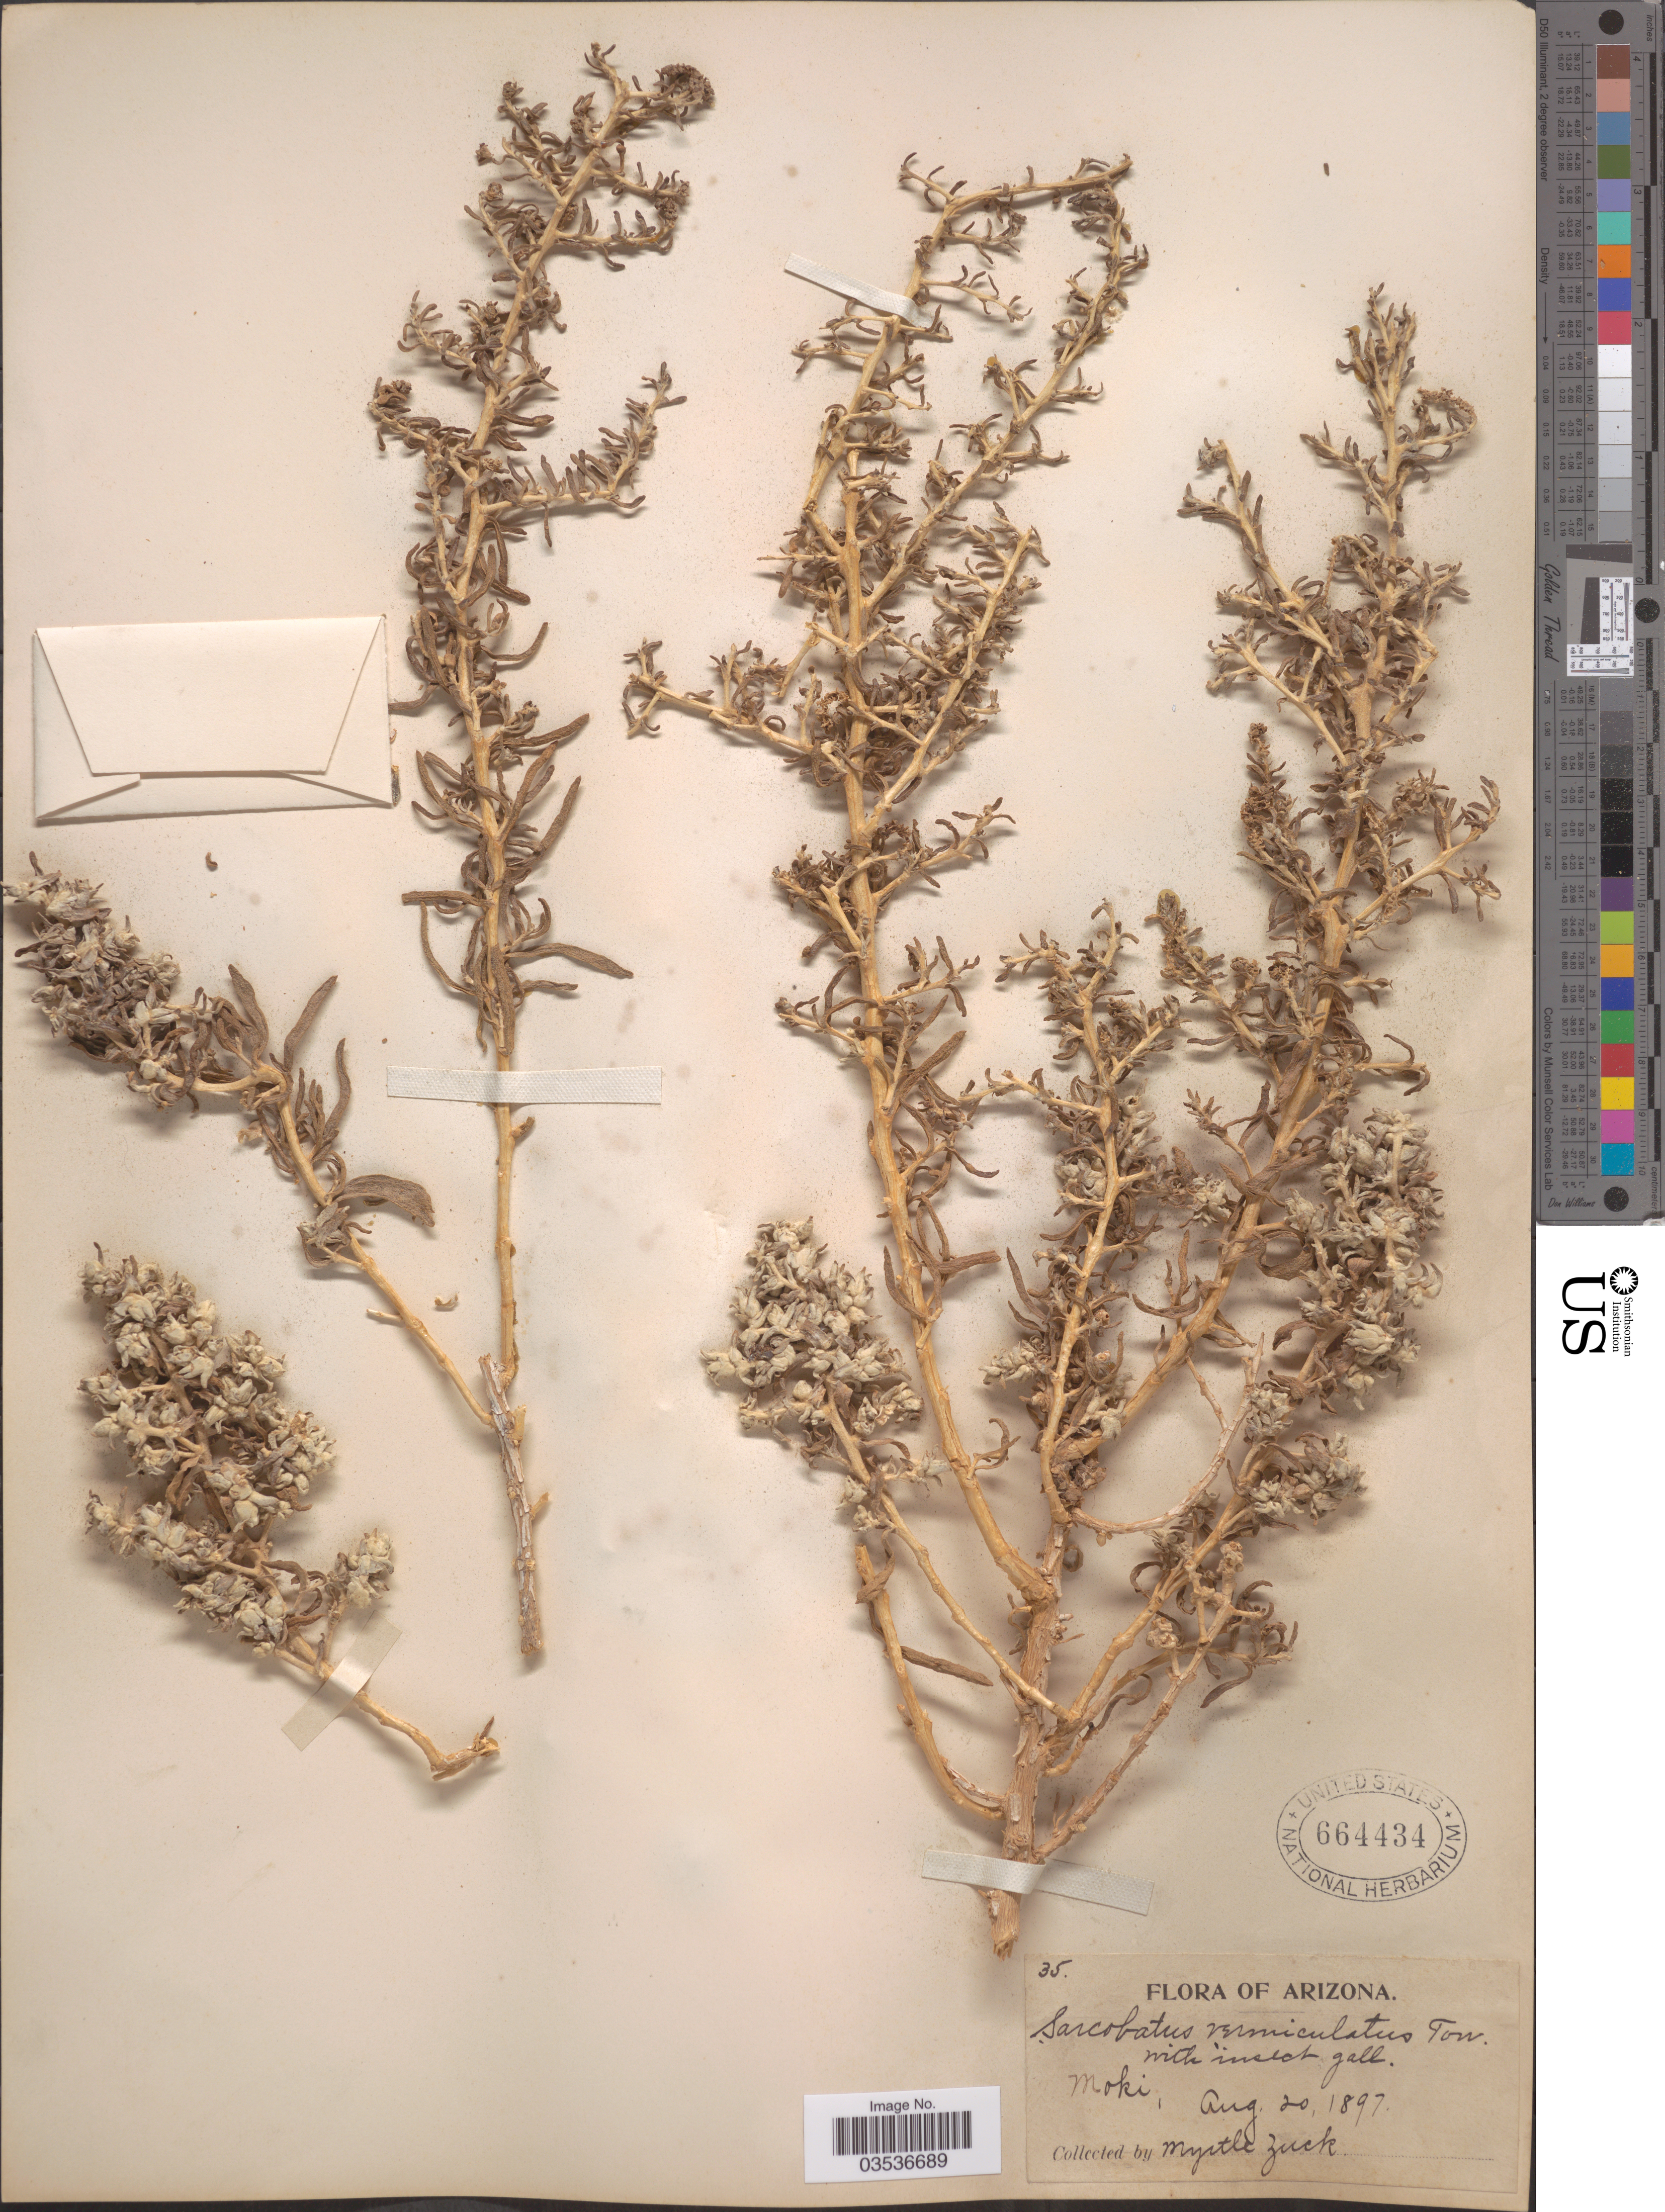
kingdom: Plantae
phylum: Tracheophyta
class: Magnoliopsida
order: Caryophyllales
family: Sarcobataceae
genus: Sarcobatus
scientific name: Sarcobatus vermiculatus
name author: (Hook.) Torr.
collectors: M. Zuck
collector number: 35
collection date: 1897-08-20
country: United States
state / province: Arizona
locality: Moki.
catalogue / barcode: US 664434